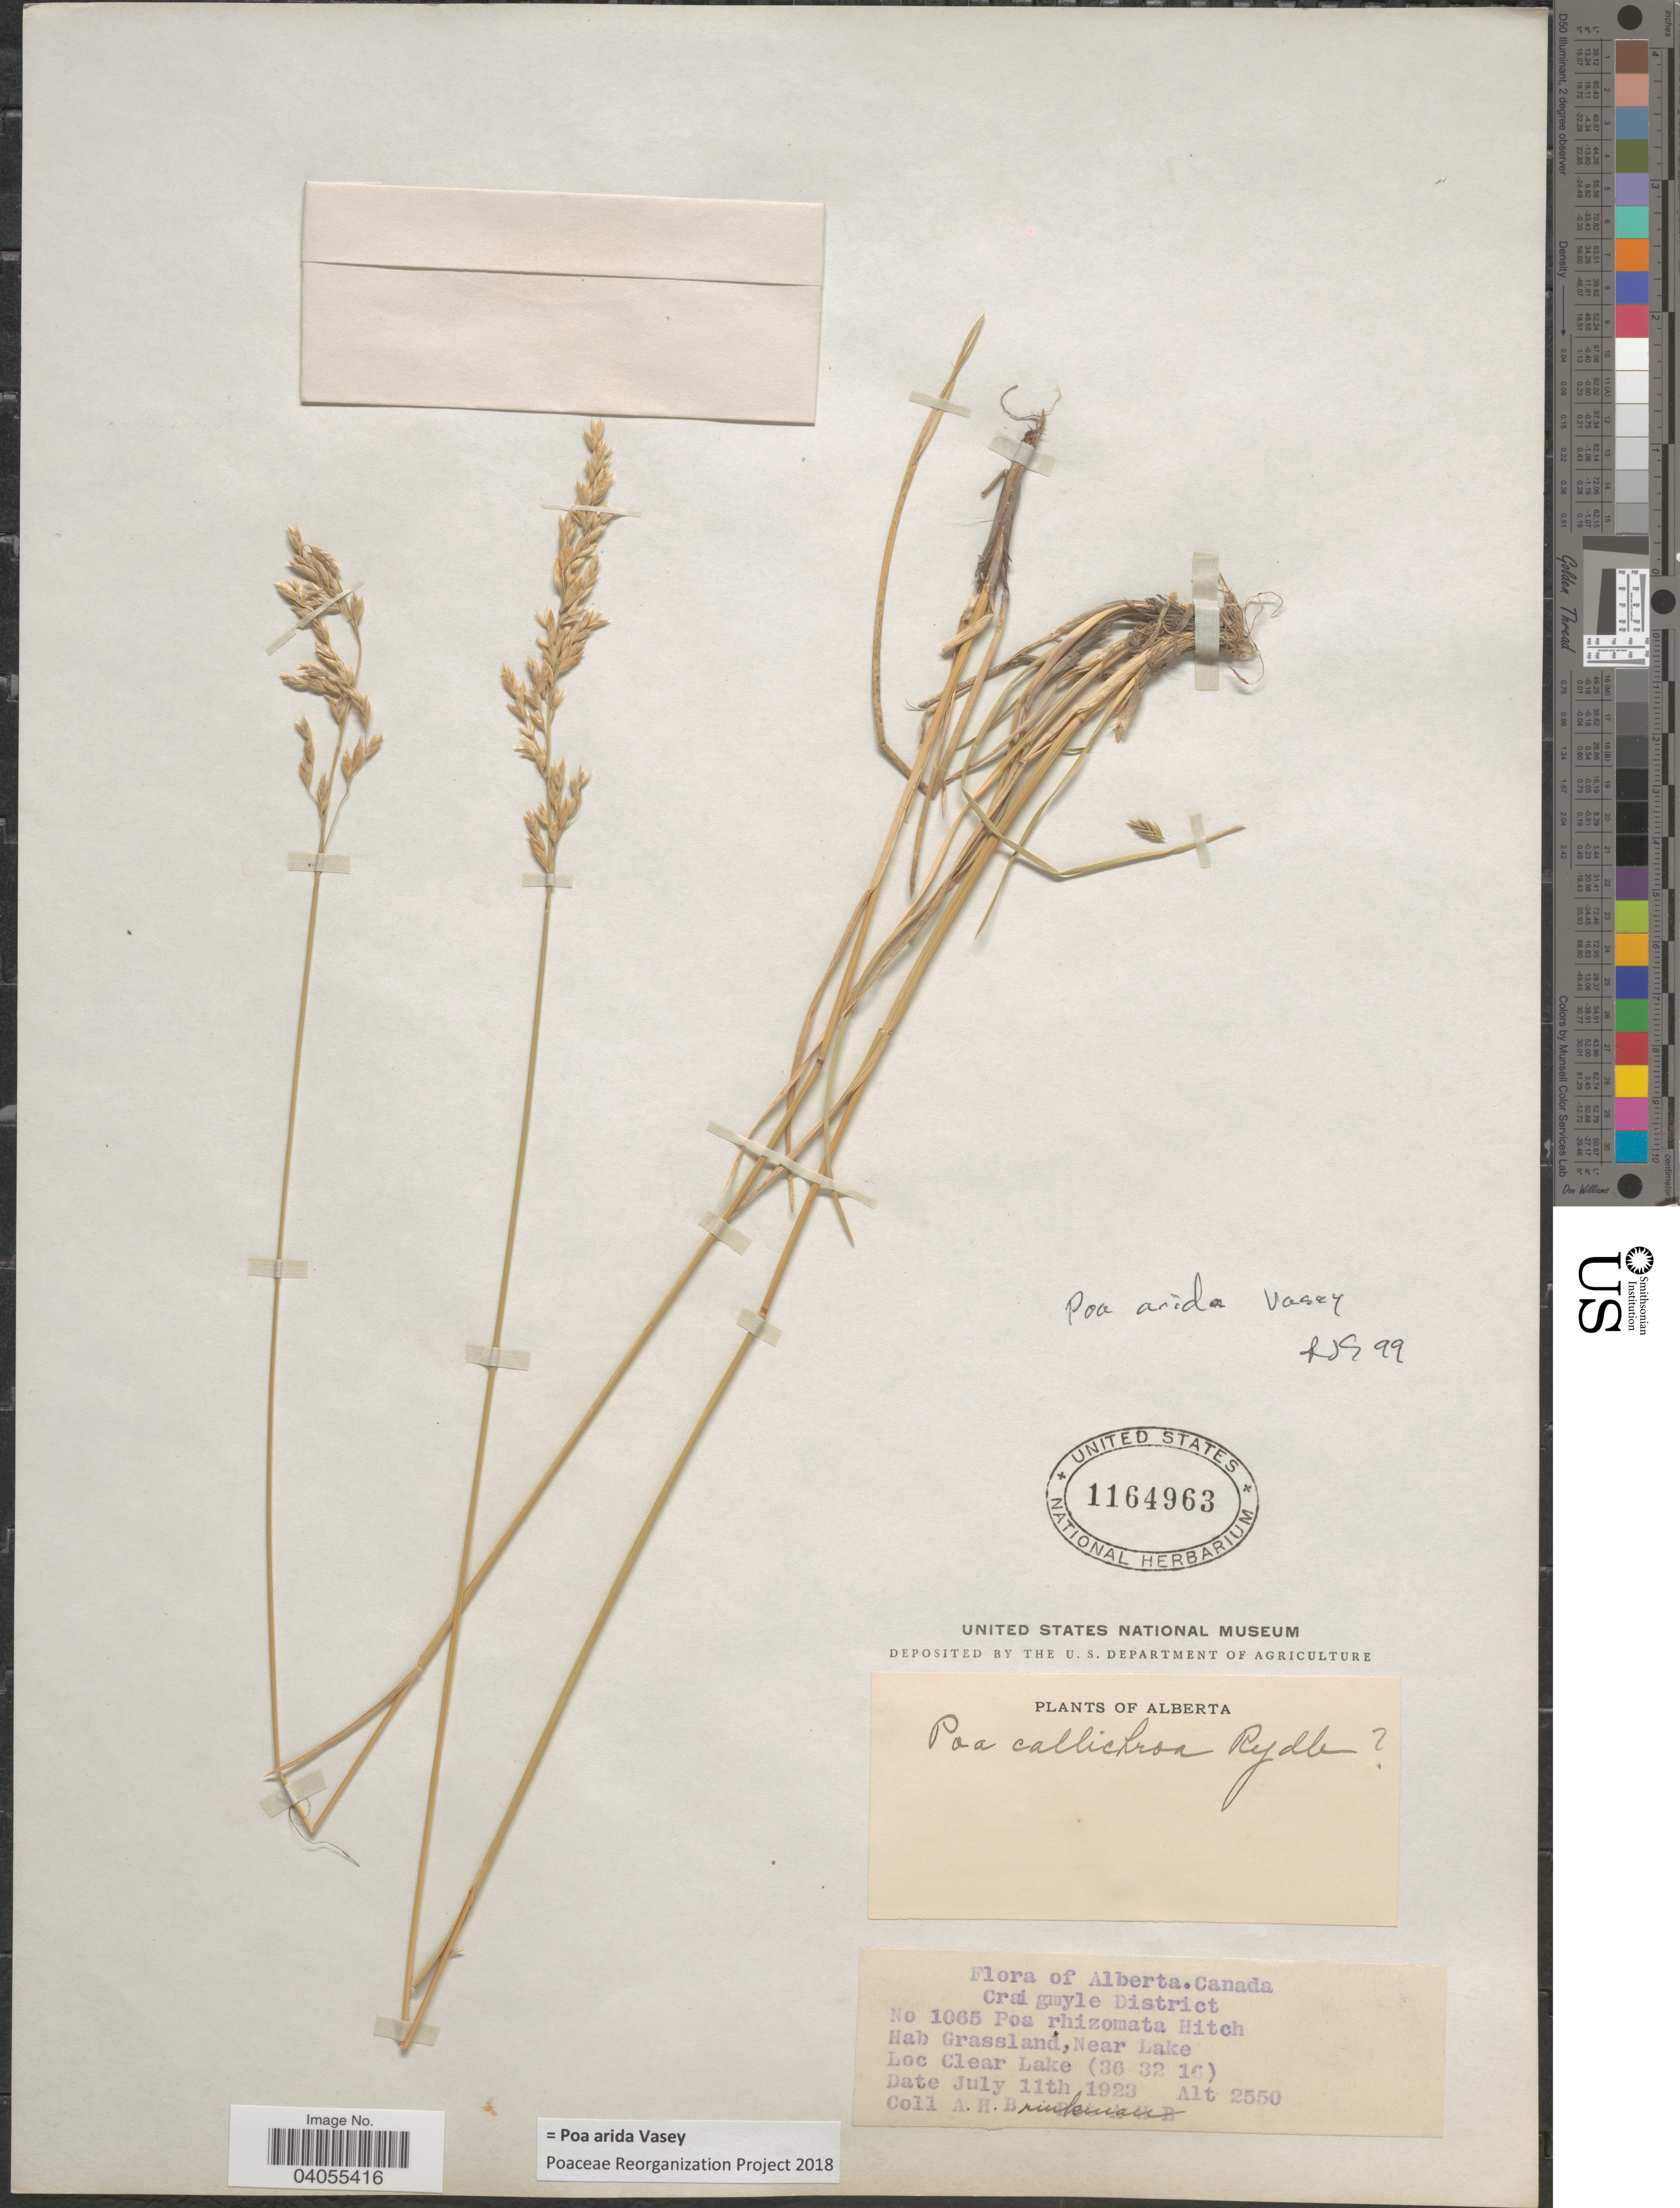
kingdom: Plantae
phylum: Tracheophyta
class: Liliopsida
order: Poales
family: Poaceae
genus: Poa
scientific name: Poa arida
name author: Vasey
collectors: A. Brinkman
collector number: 1065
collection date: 1923-07-11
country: Canada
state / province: Alberta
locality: Craigmyle District. Grassland, Near Lake. Clear Lake (36 32 16).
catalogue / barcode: US 1164963